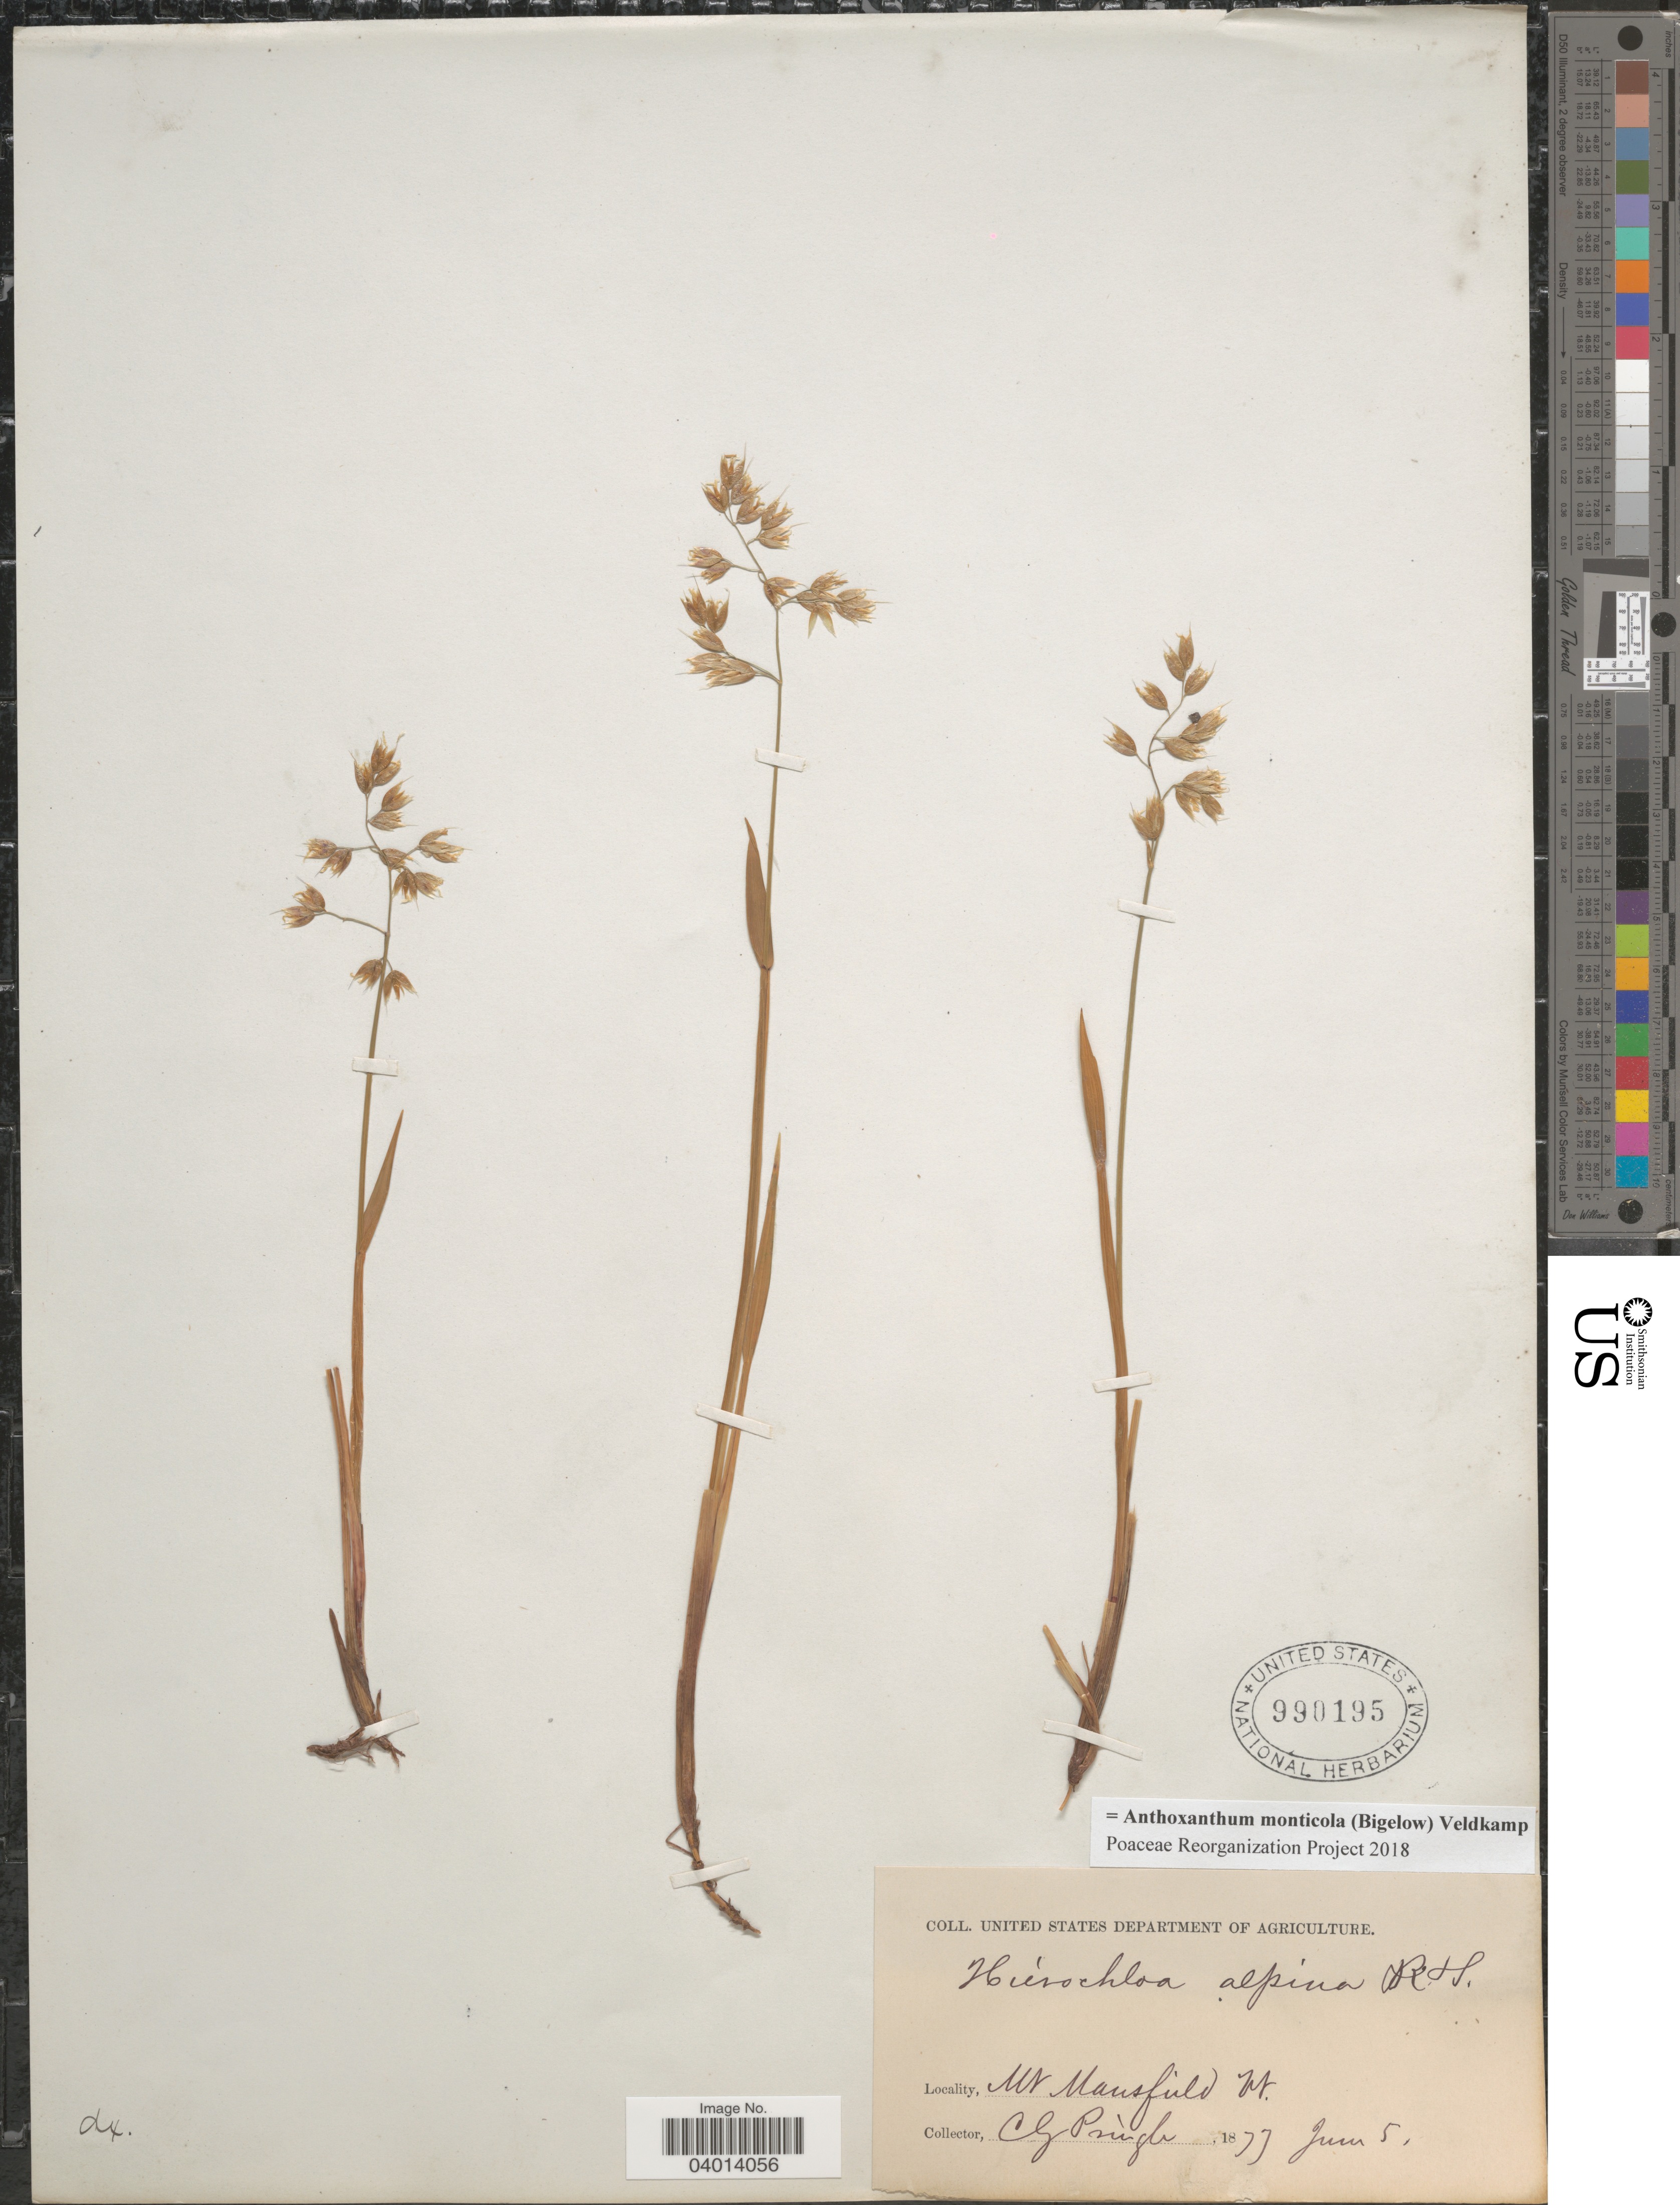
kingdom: Plantae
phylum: Tracheophyta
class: Liliopsida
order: Poales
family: Poaceae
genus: Anthoxanthum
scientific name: Anthoxanthum monticola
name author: (Bigelow) Veldkamp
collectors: C. G. Pringle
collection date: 1877-06-05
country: United States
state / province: Vermont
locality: Mt. Mansfield.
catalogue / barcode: US 990195